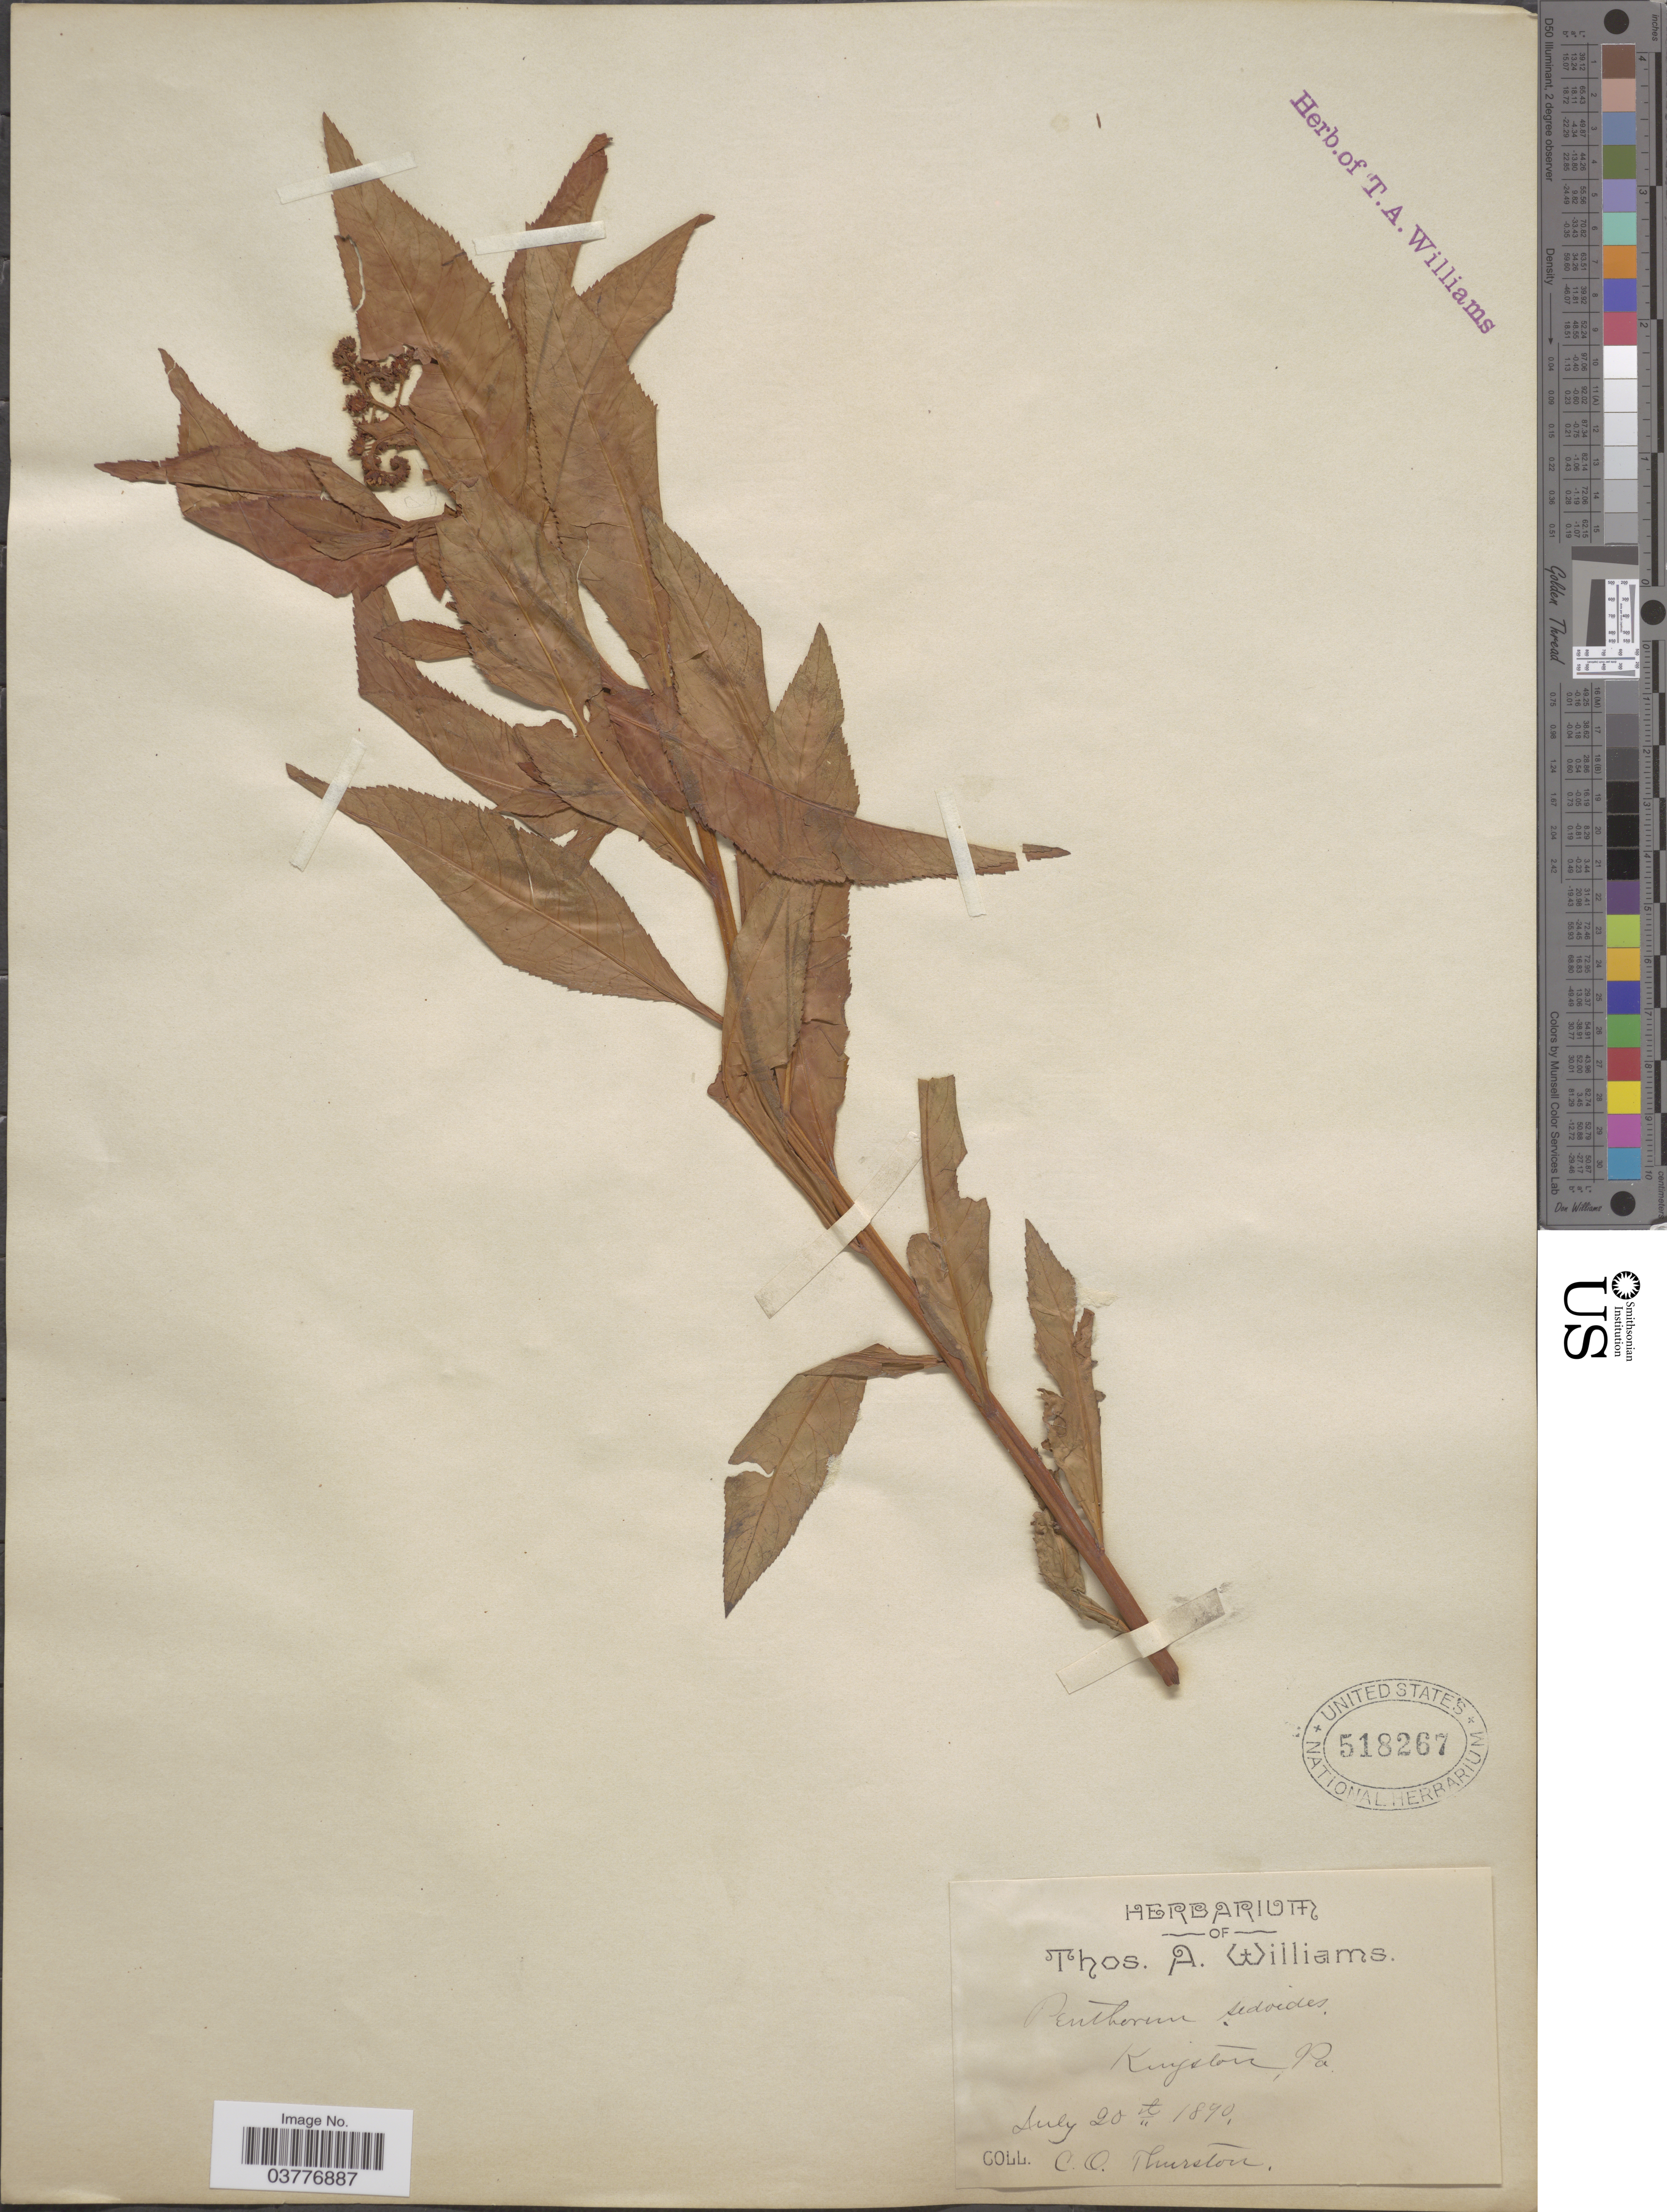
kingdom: Plantae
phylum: Tracheophyta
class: Magnoliopsida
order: Saxifragales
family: Penthoraceae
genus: Penthorum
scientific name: Penthorum sedoides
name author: L.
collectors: C. Thurston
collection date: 1890-07-20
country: United States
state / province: Pennsylvania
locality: Kingston.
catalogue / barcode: US 518267